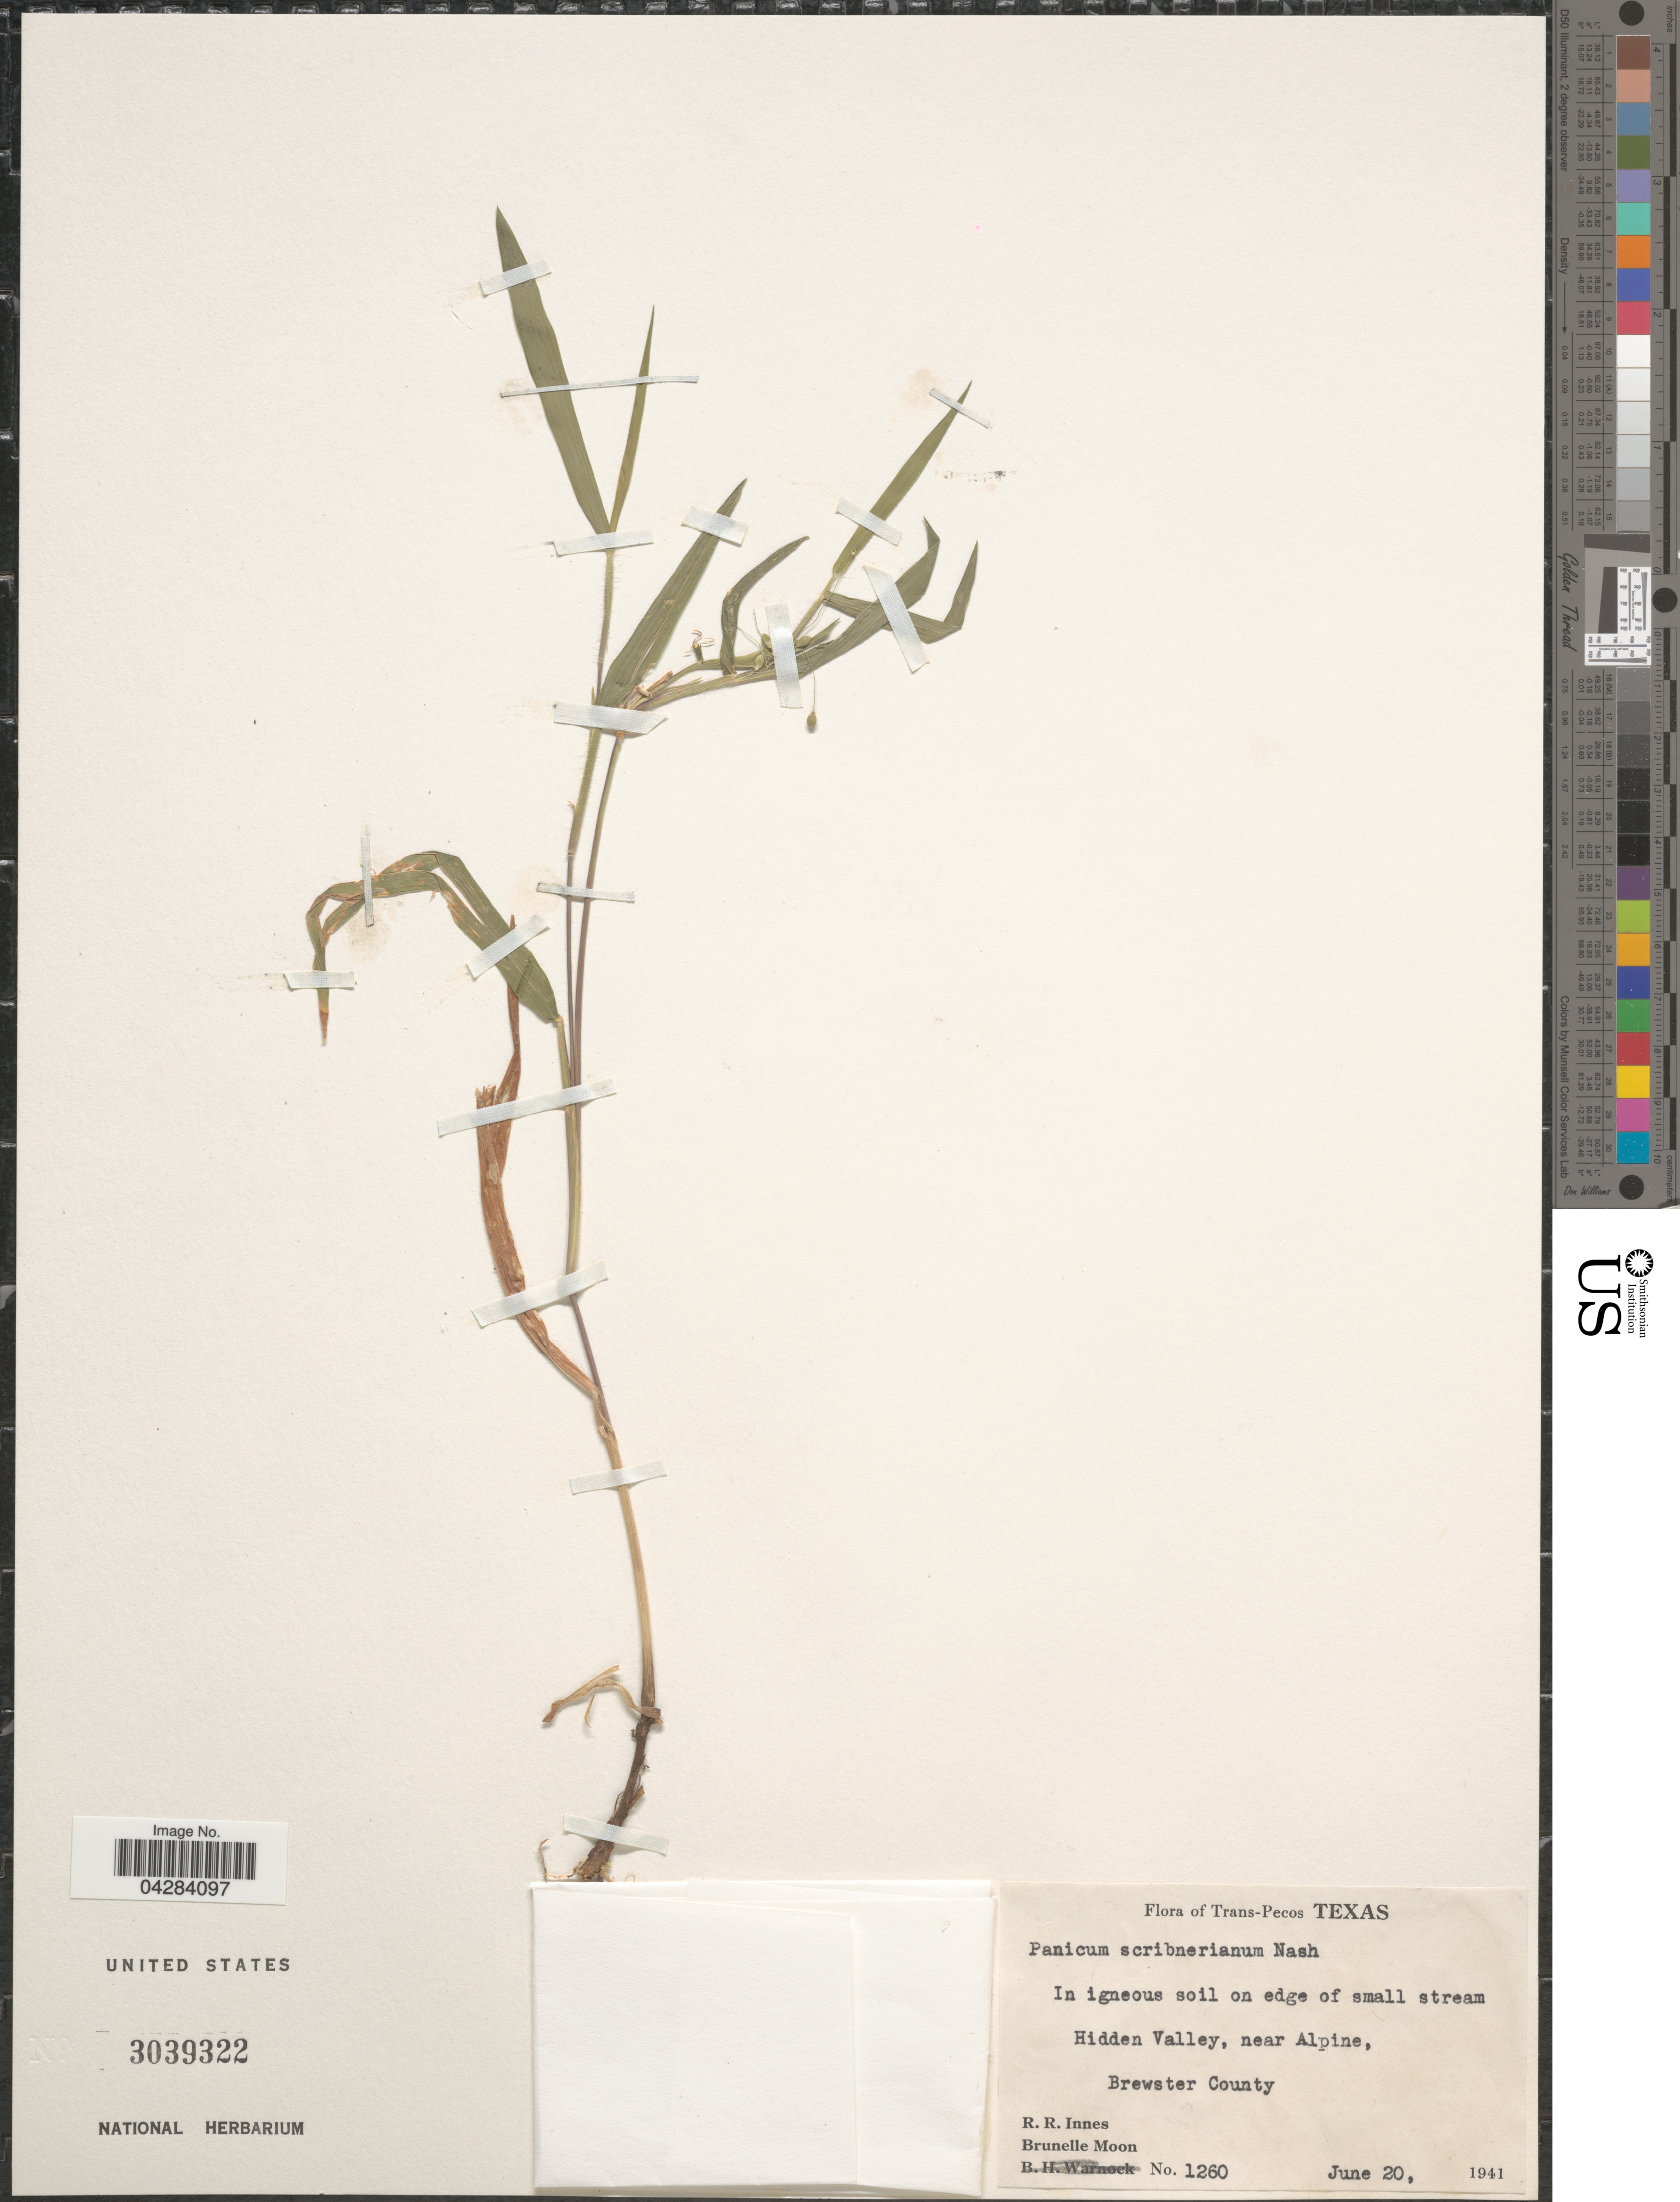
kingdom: Plantae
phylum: Tracheophyta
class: Liliopsida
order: Poales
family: Poaceae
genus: Dichanthelium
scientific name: Dichanthelium oligosanthes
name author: (Schult.) Gould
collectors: R. Rose-Innes & B. Moon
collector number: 1260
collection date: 1941-06-20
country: United States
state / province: Texas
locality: Trans-Pecos Texas. Hidden Valley, near Alpine, Brewster County.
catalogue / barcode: US 3039322